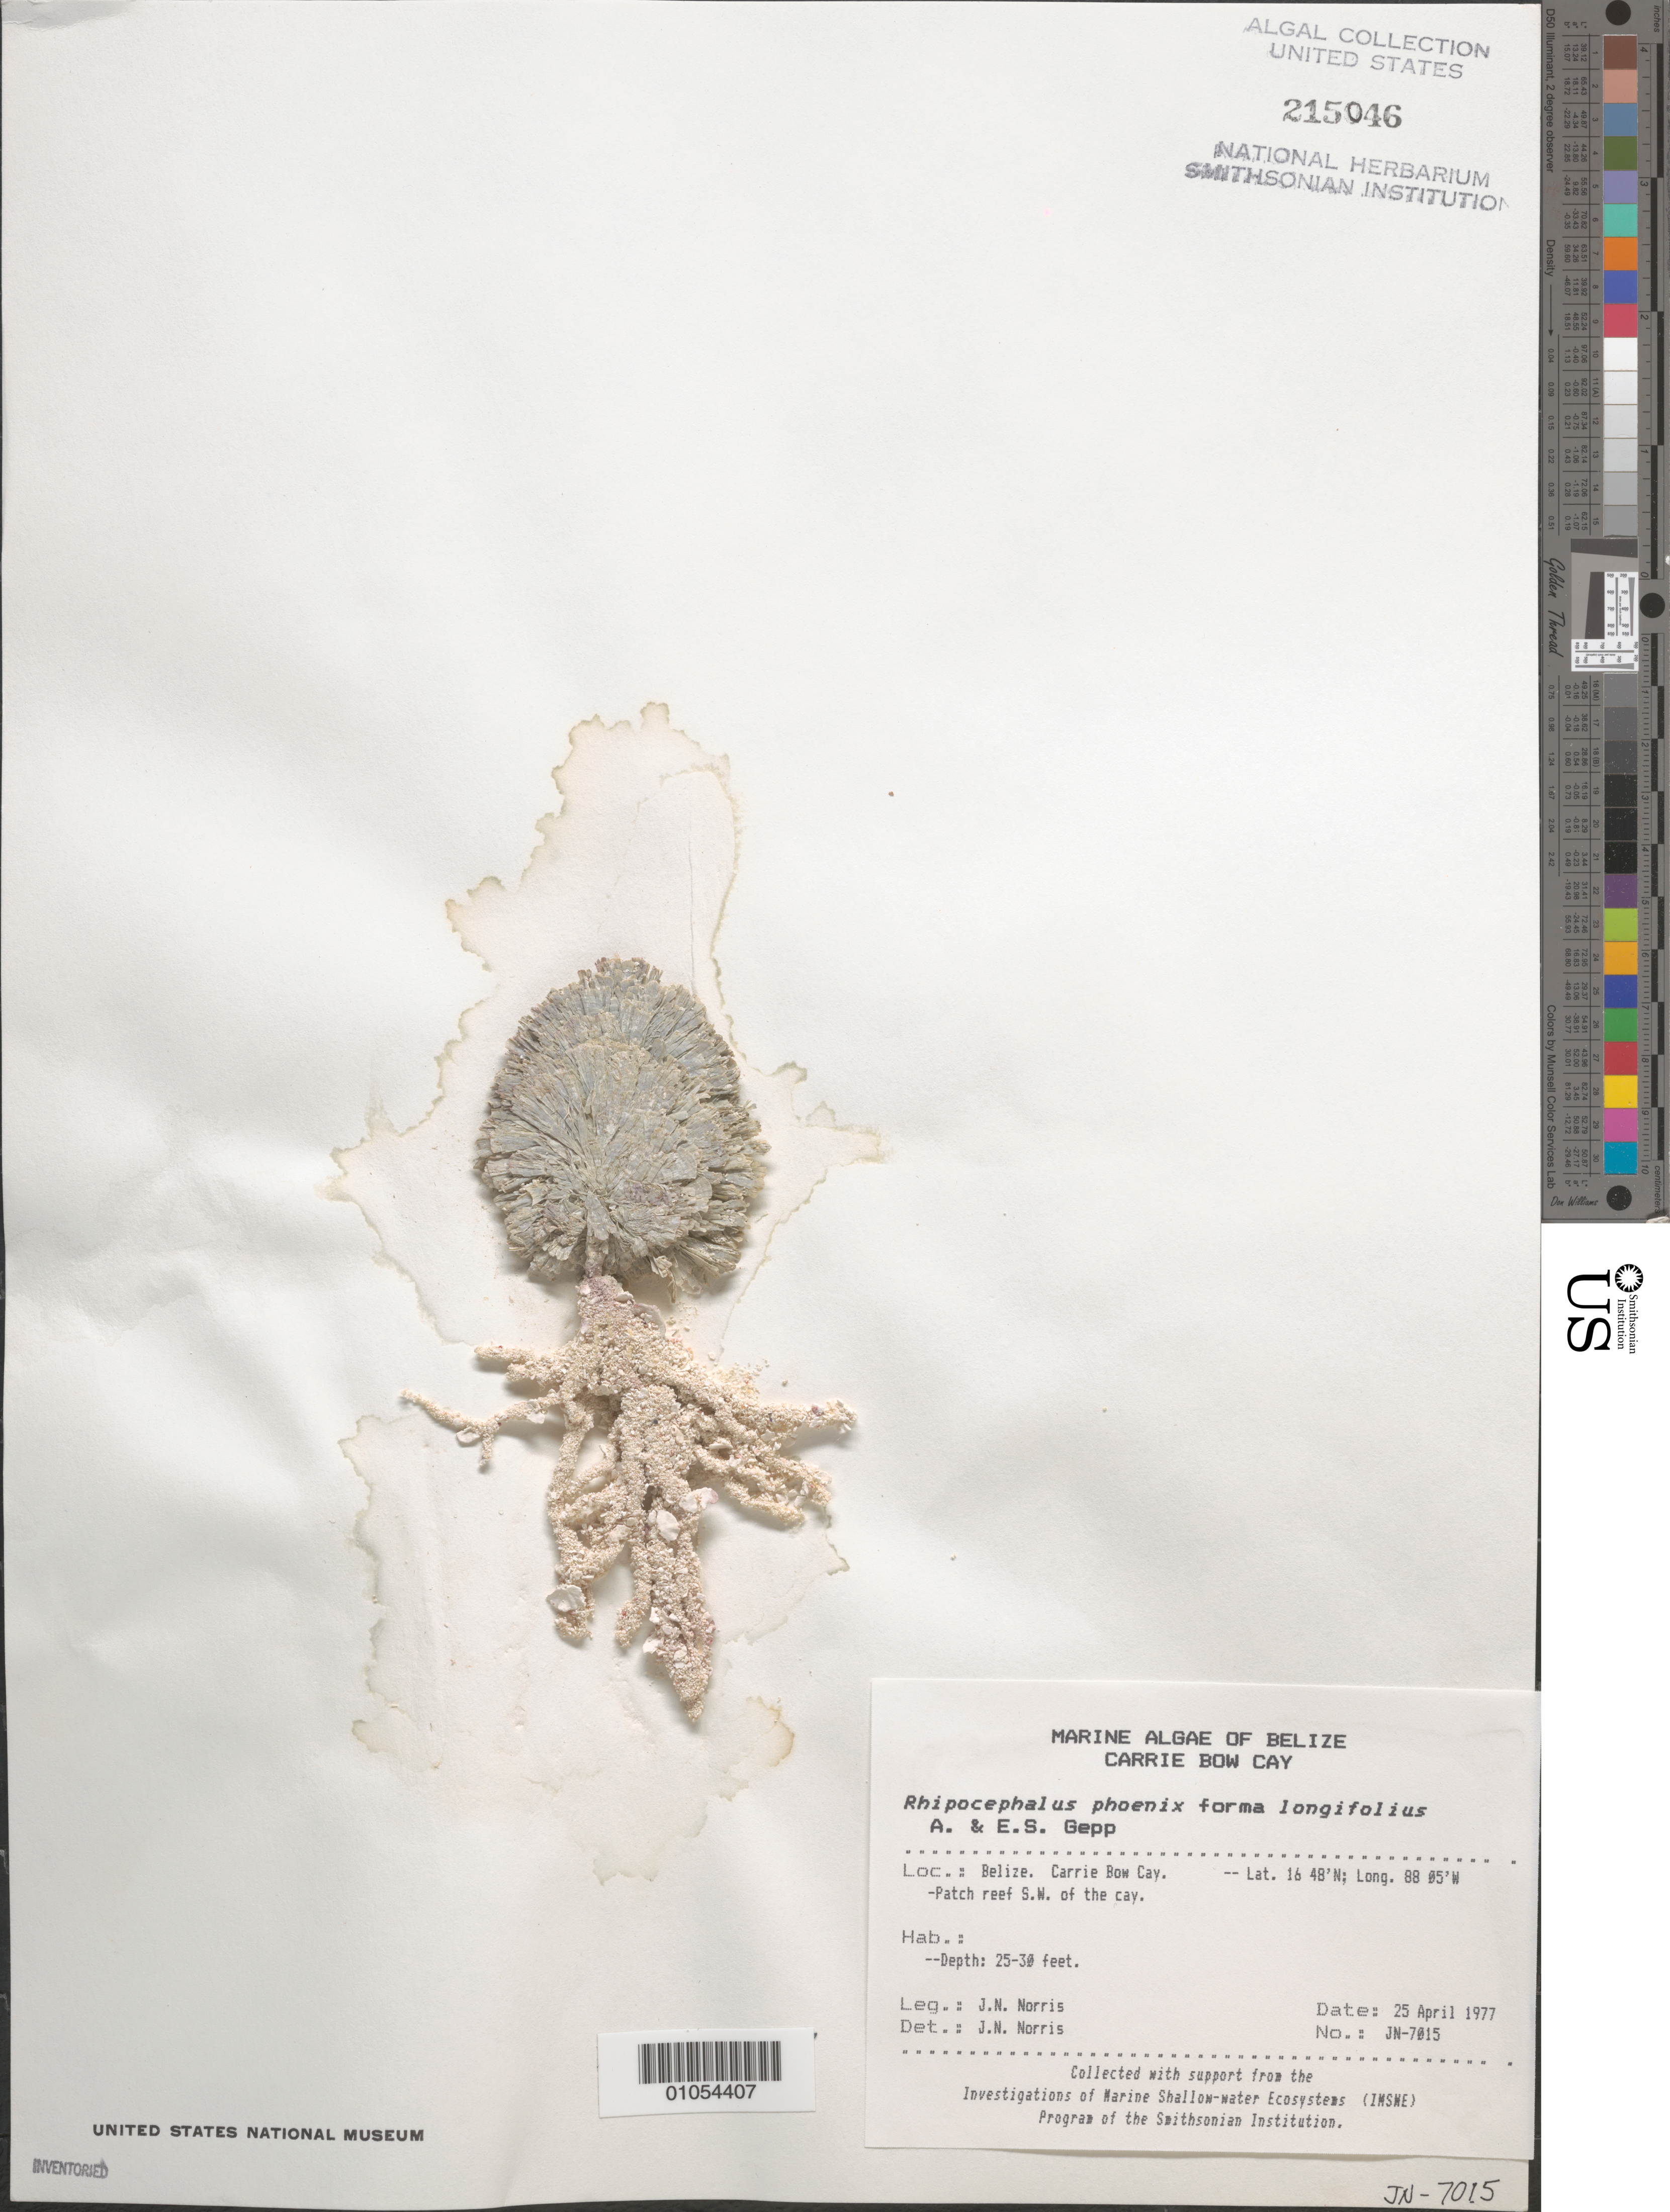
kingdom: Plantae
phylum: Chlorophyta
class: Ulvophyceae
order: Bryopsidales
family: Udoteaceae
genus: Rhipocephalus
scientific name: Rhipocephalus phoenix f. longifolius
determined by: Norris, James N.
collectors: J. N. Norris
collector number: JN-7015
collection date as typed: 25 Apr 1977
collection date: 1977-04-25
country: Belize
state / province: Stann Creek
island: Carrie Bow Cay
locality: Patch reef southwest of Carrie Bow Cay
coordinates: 16 48'N, 88 05'W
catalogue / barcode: US 215046